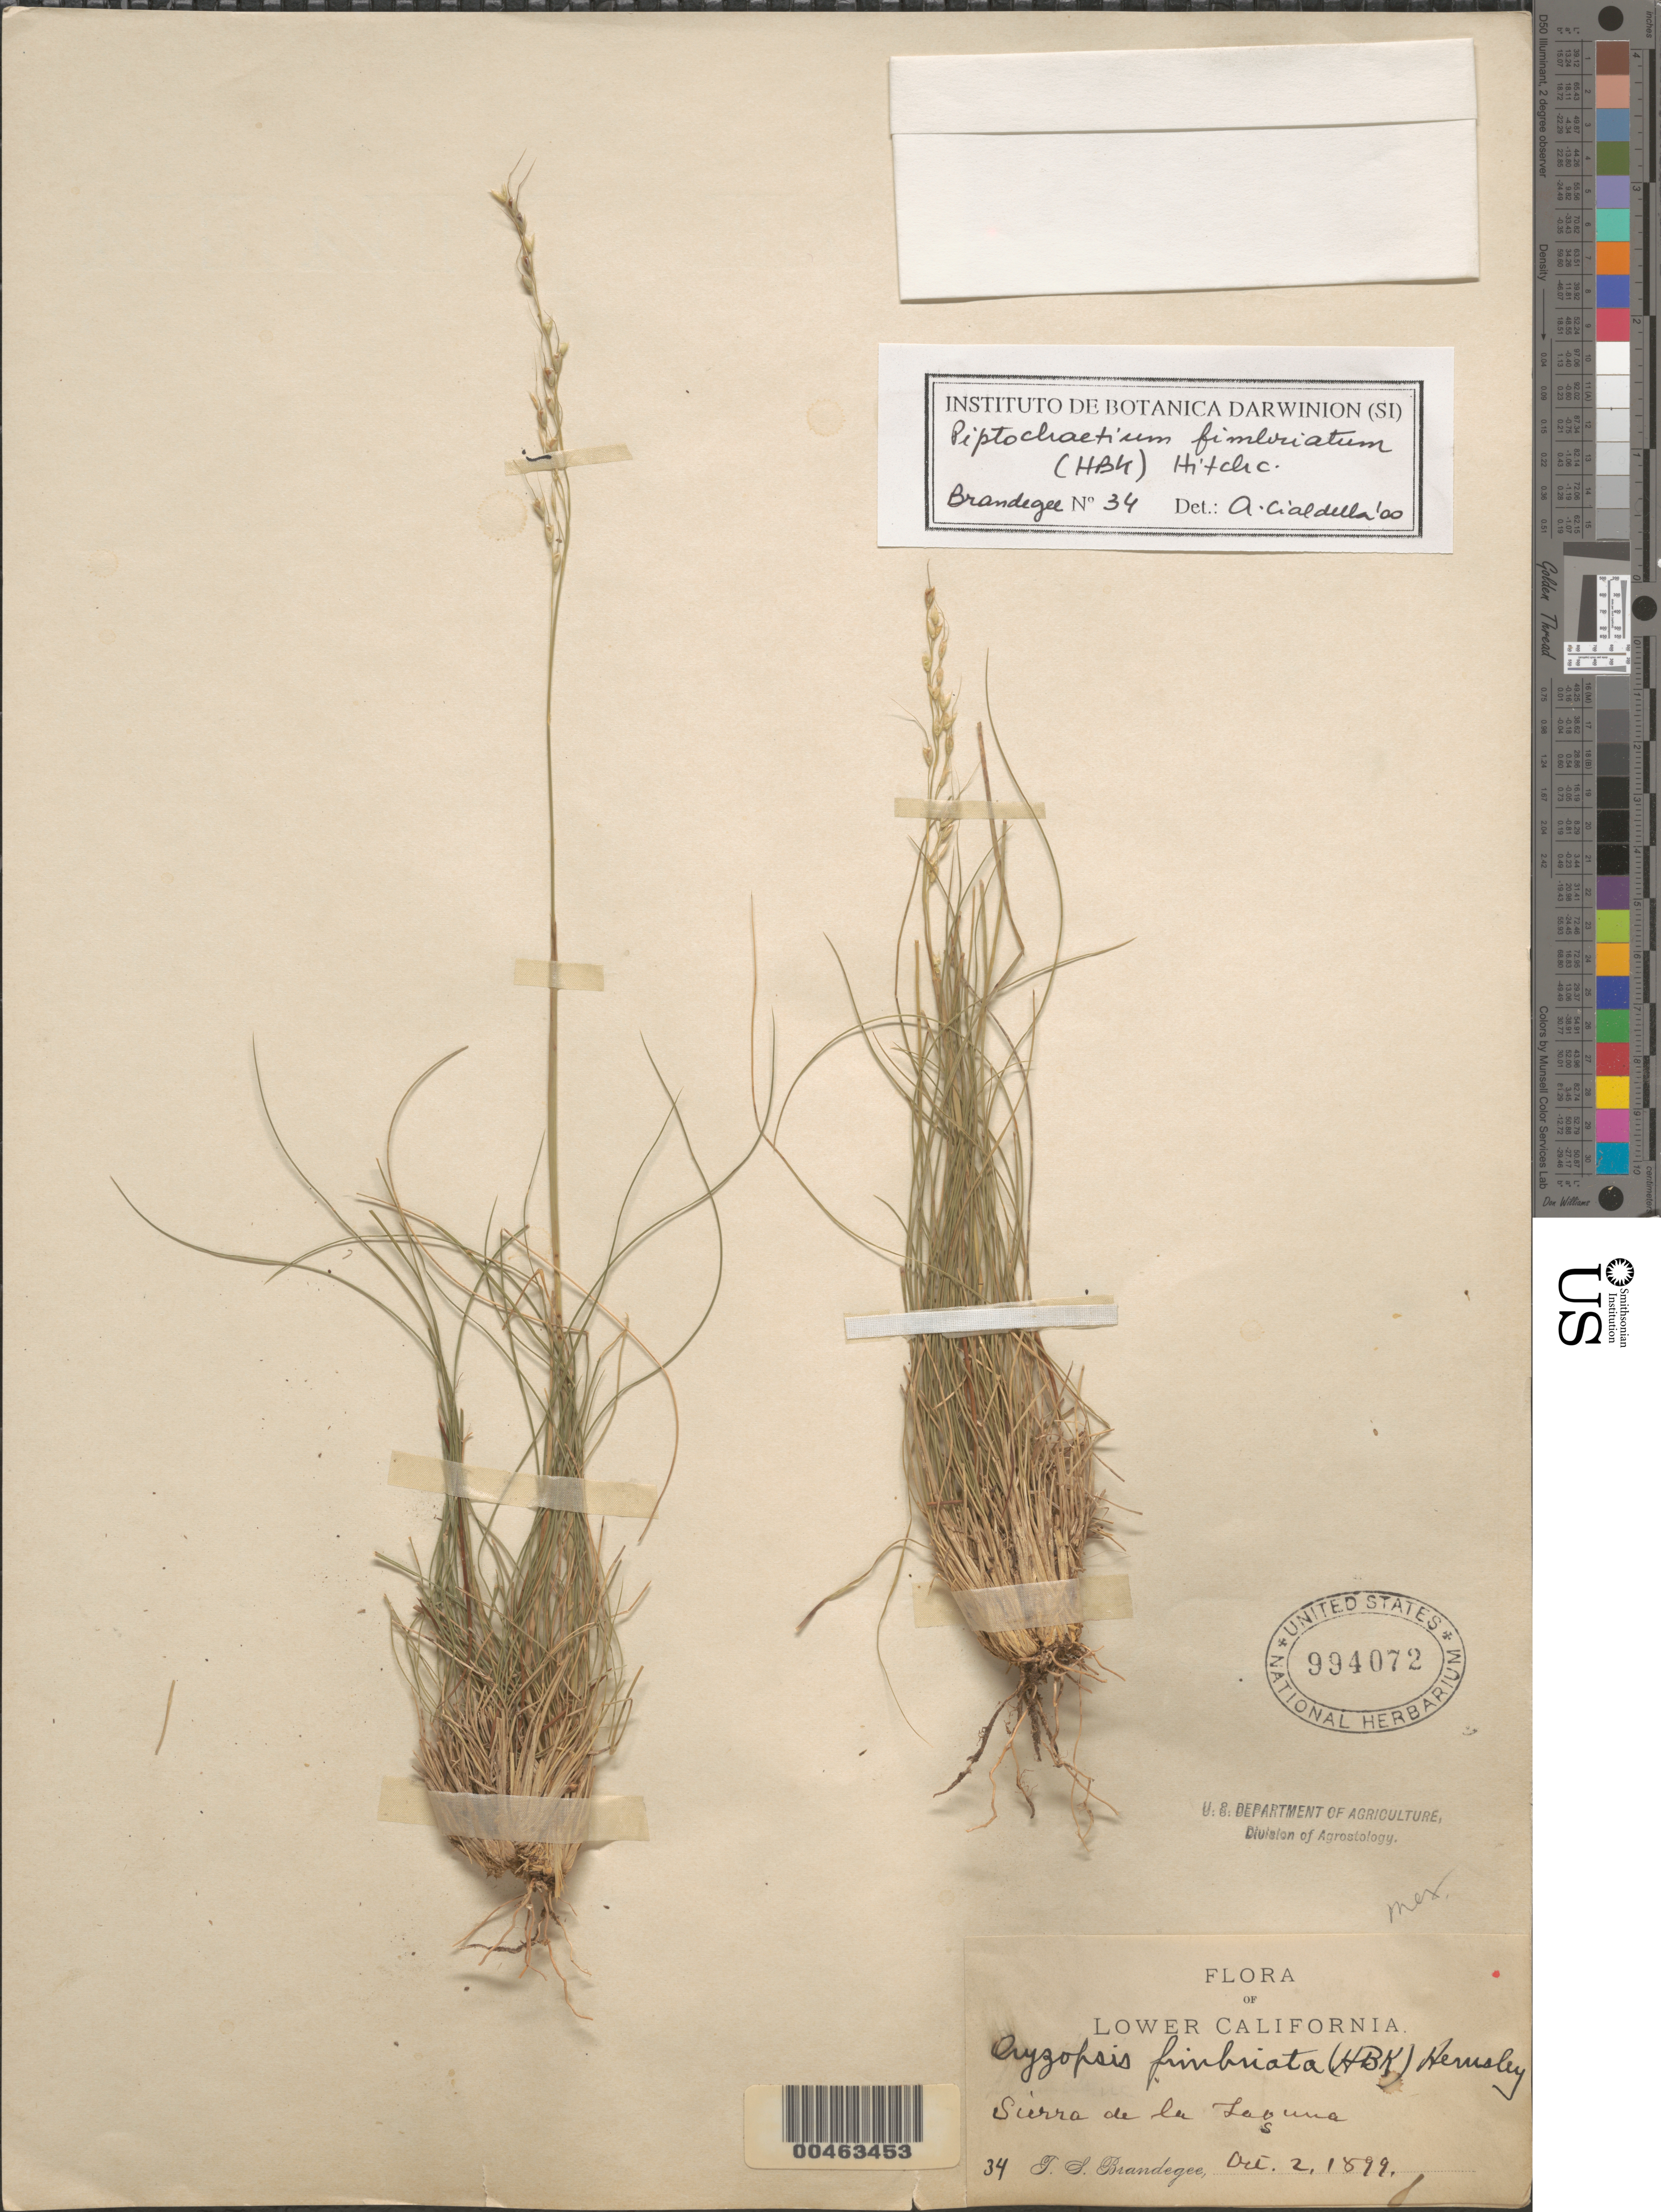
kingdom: Plantae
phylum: Tracheophyta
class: Liliopsida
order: Poales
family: Poaceae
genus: Piptochaetium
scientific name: Piptochaetium fimbriatum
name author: (Kunth) Hitchc.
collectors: T. S. Brandegee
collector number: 34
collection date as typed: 2 Oct 1899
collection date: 1899-10-02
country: Mexico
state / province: Baja California Sur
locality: Sierra de la Laguna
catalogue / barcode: US 994072